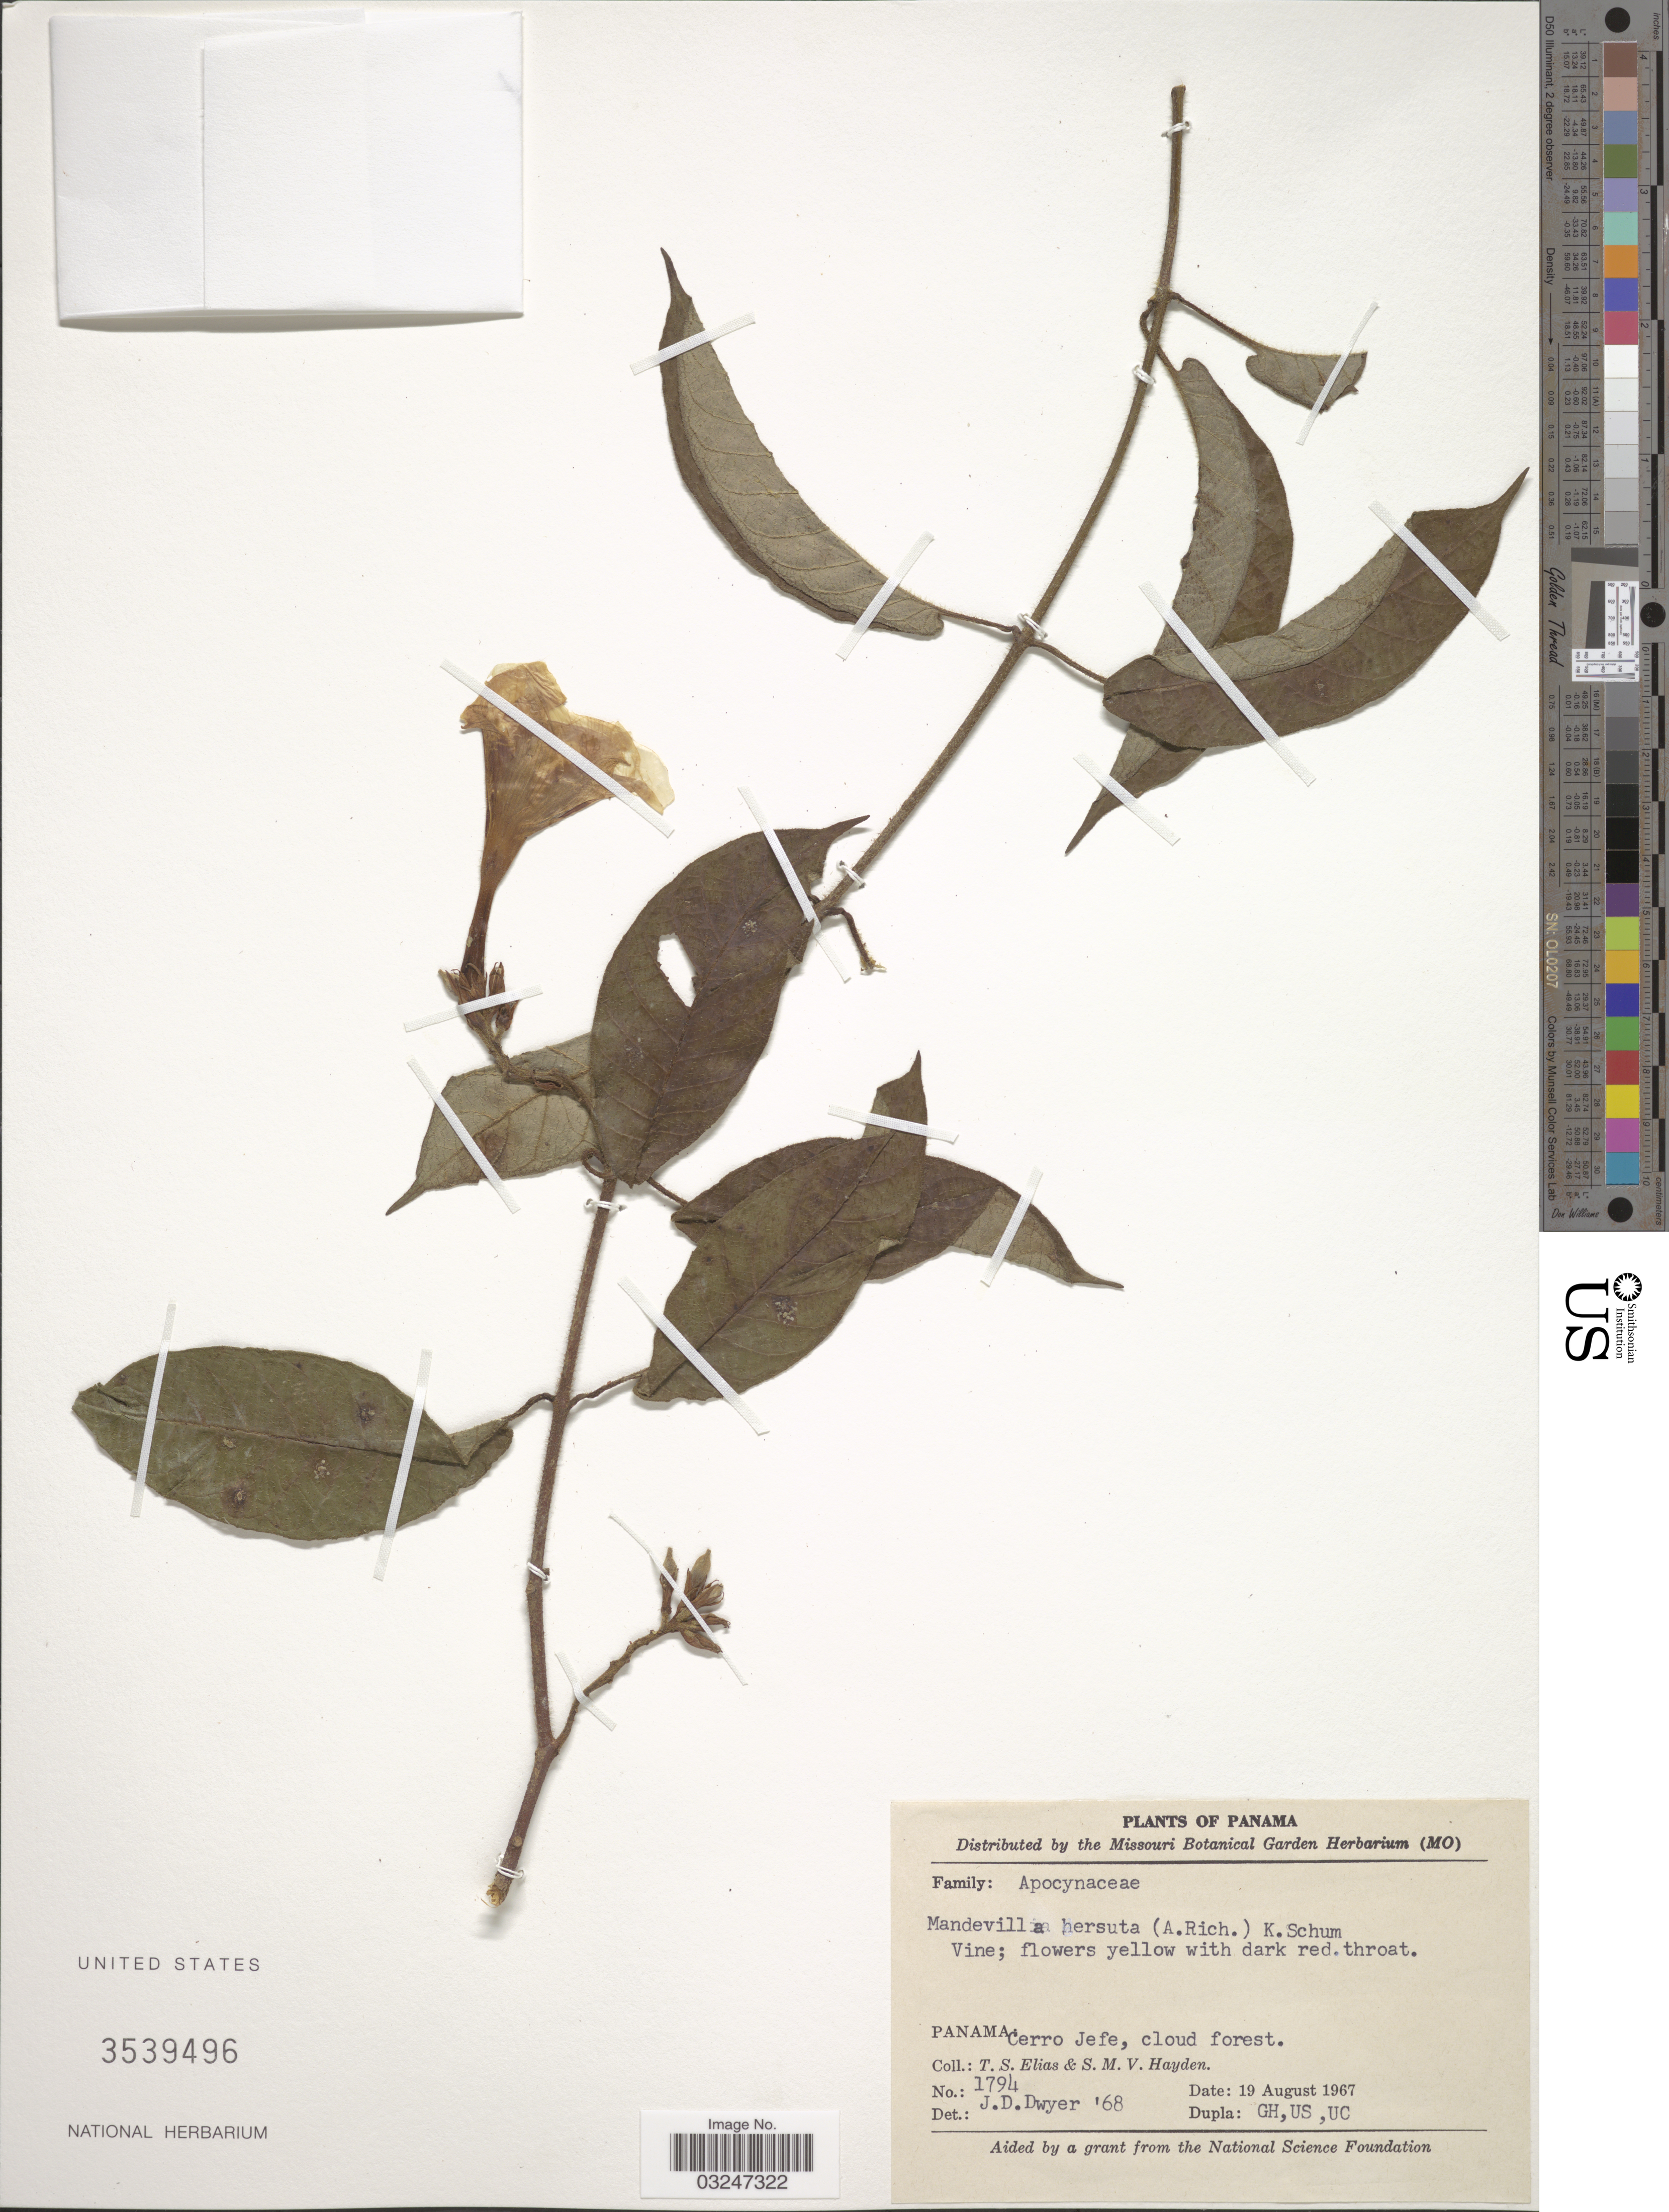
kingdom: Plantae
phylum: Tracheophyta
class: Magnoliopsida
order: Gentianales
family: Apocynaceae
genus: Mandevilla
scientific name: Mandevilla hirsuta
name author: (Rich.) K. Schum.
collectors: T. S. Elias & M.V. Hayden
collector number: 1794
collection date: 1967-08-19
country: Panama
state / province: Panamá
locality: Panama: Cerro Jefe, cloud forest.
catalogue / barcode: US 3539496